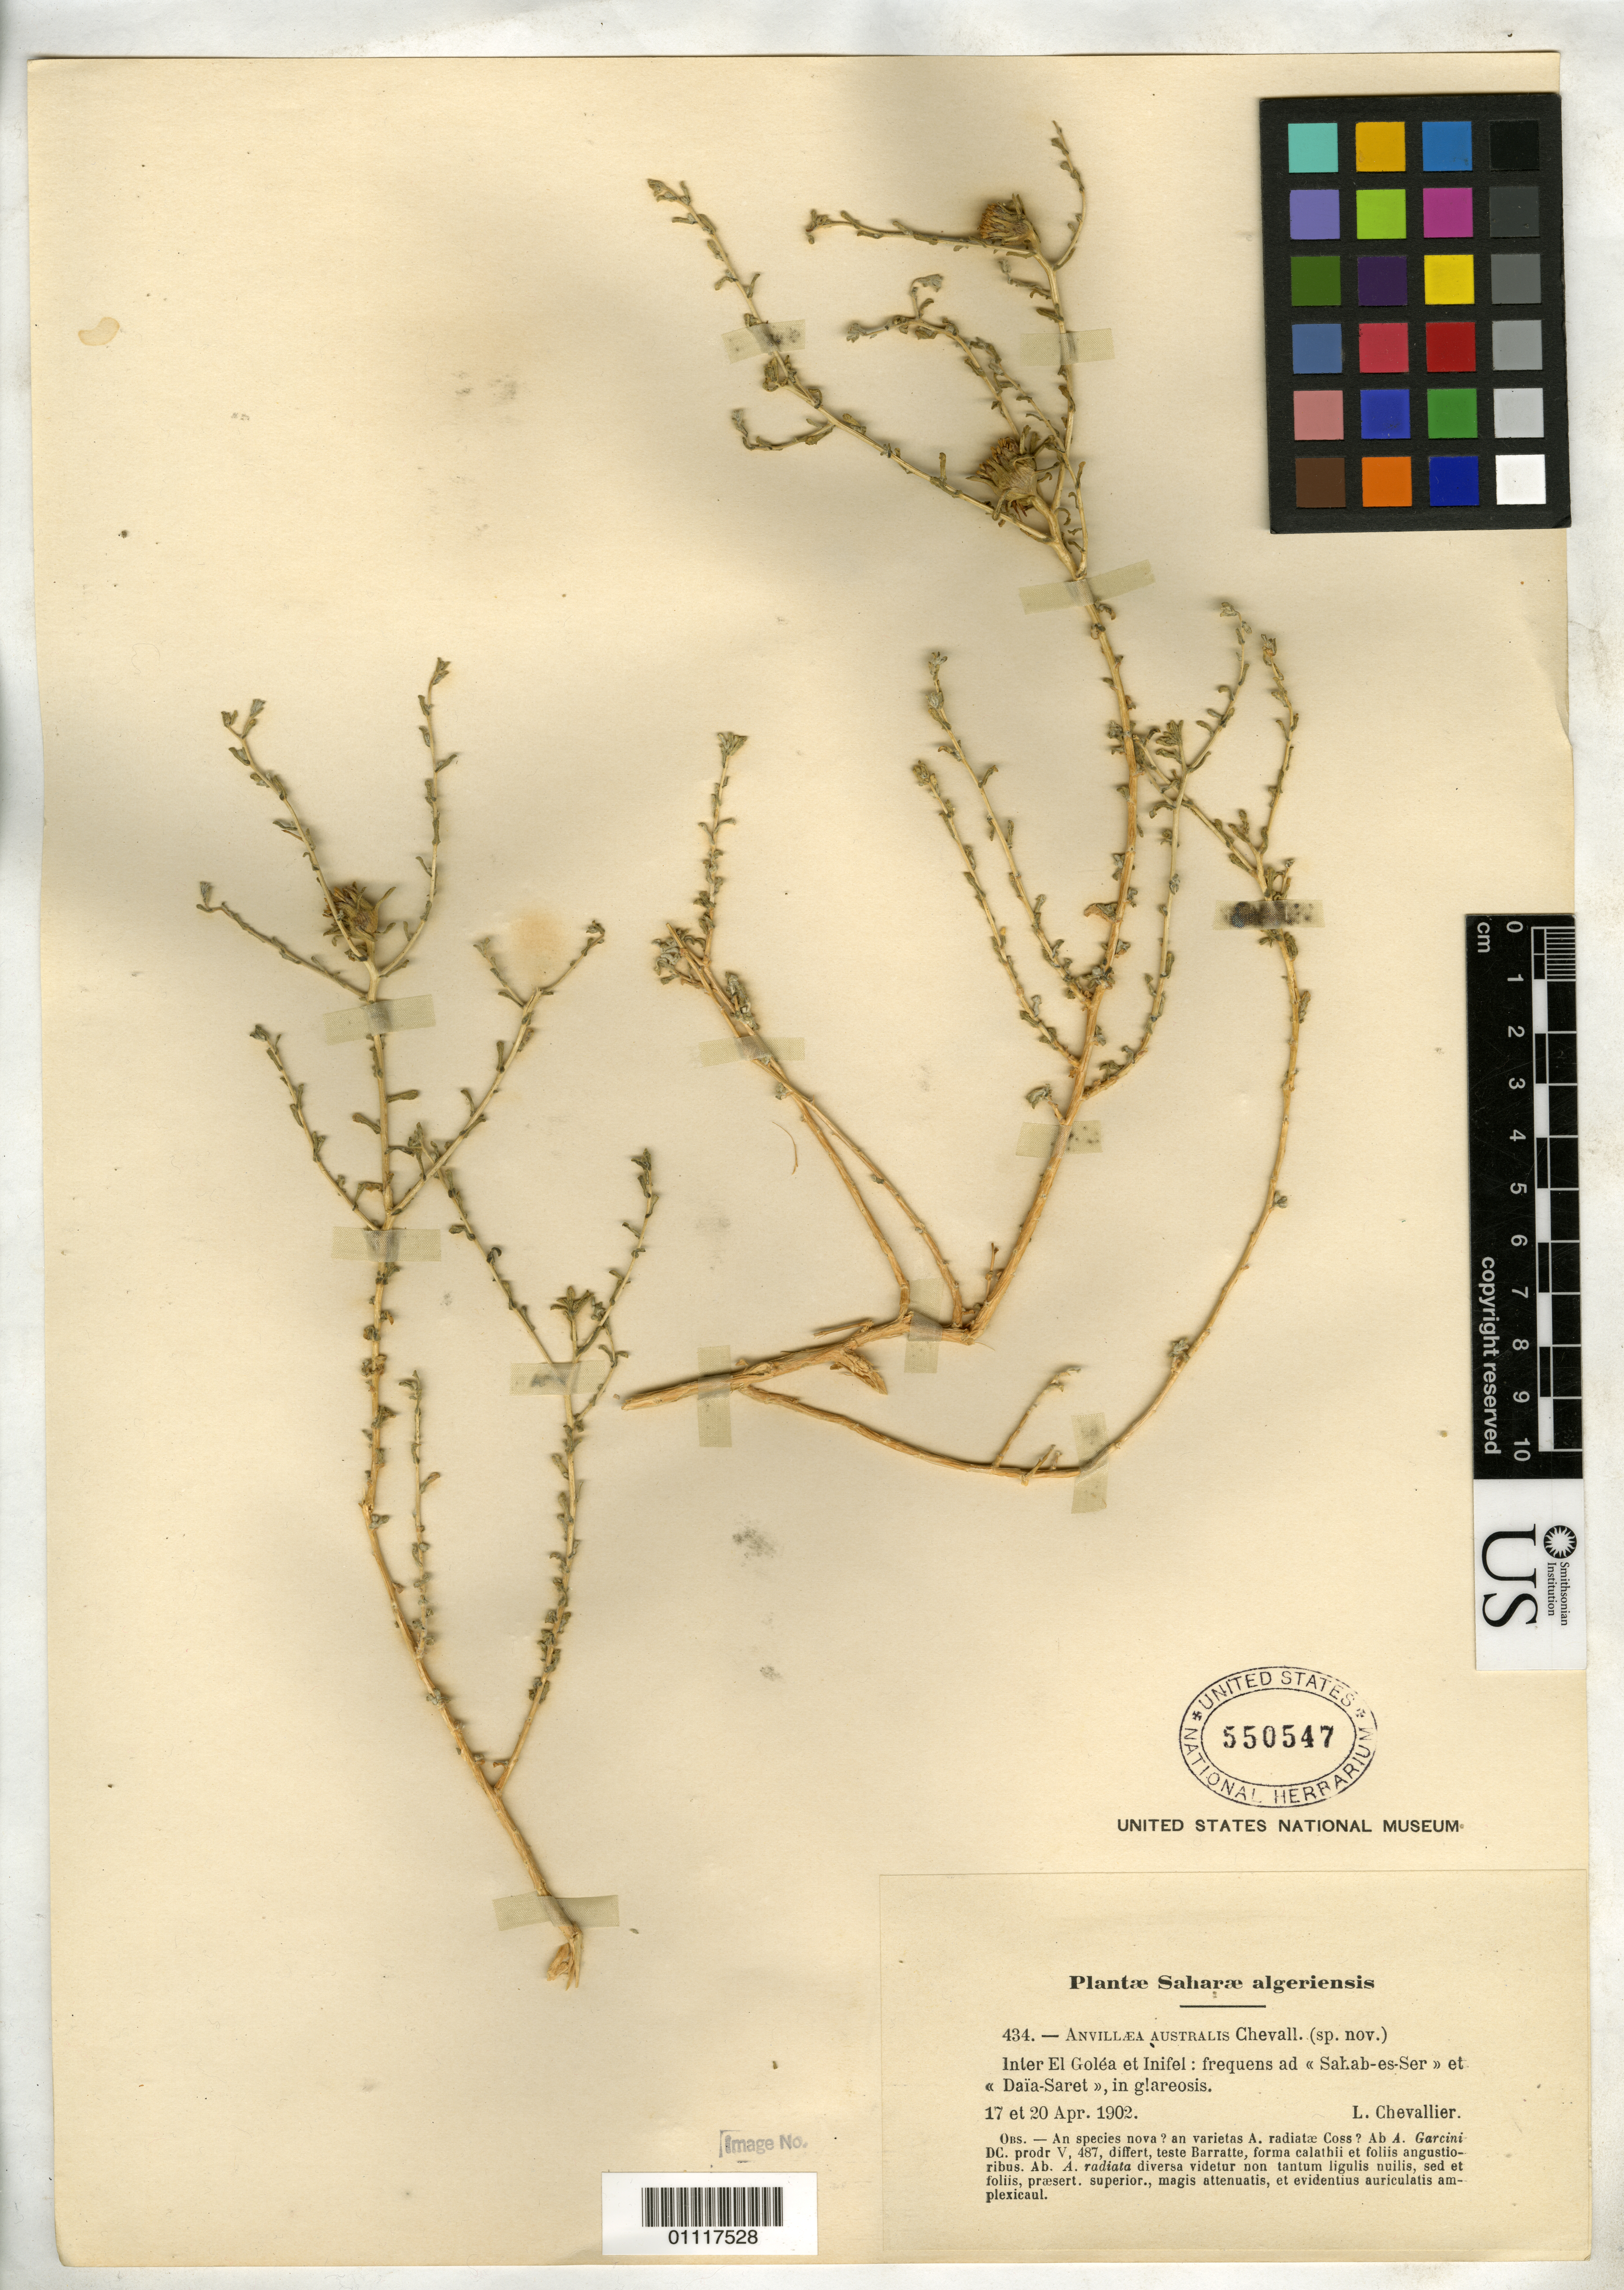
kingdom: Plantae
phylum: Tracheophyta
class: Magnoliopsida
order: Asterales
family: Asteraceae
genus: Anvillea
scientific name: Anvillea australis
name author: L. Chevall.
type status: Type Collection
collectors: L. Chevallier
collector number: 434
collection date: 1902-04-17,1902-04-20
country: Algeria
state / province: Ghardaia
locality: Algerian Sahara, El Goléa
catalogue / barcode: US 550547